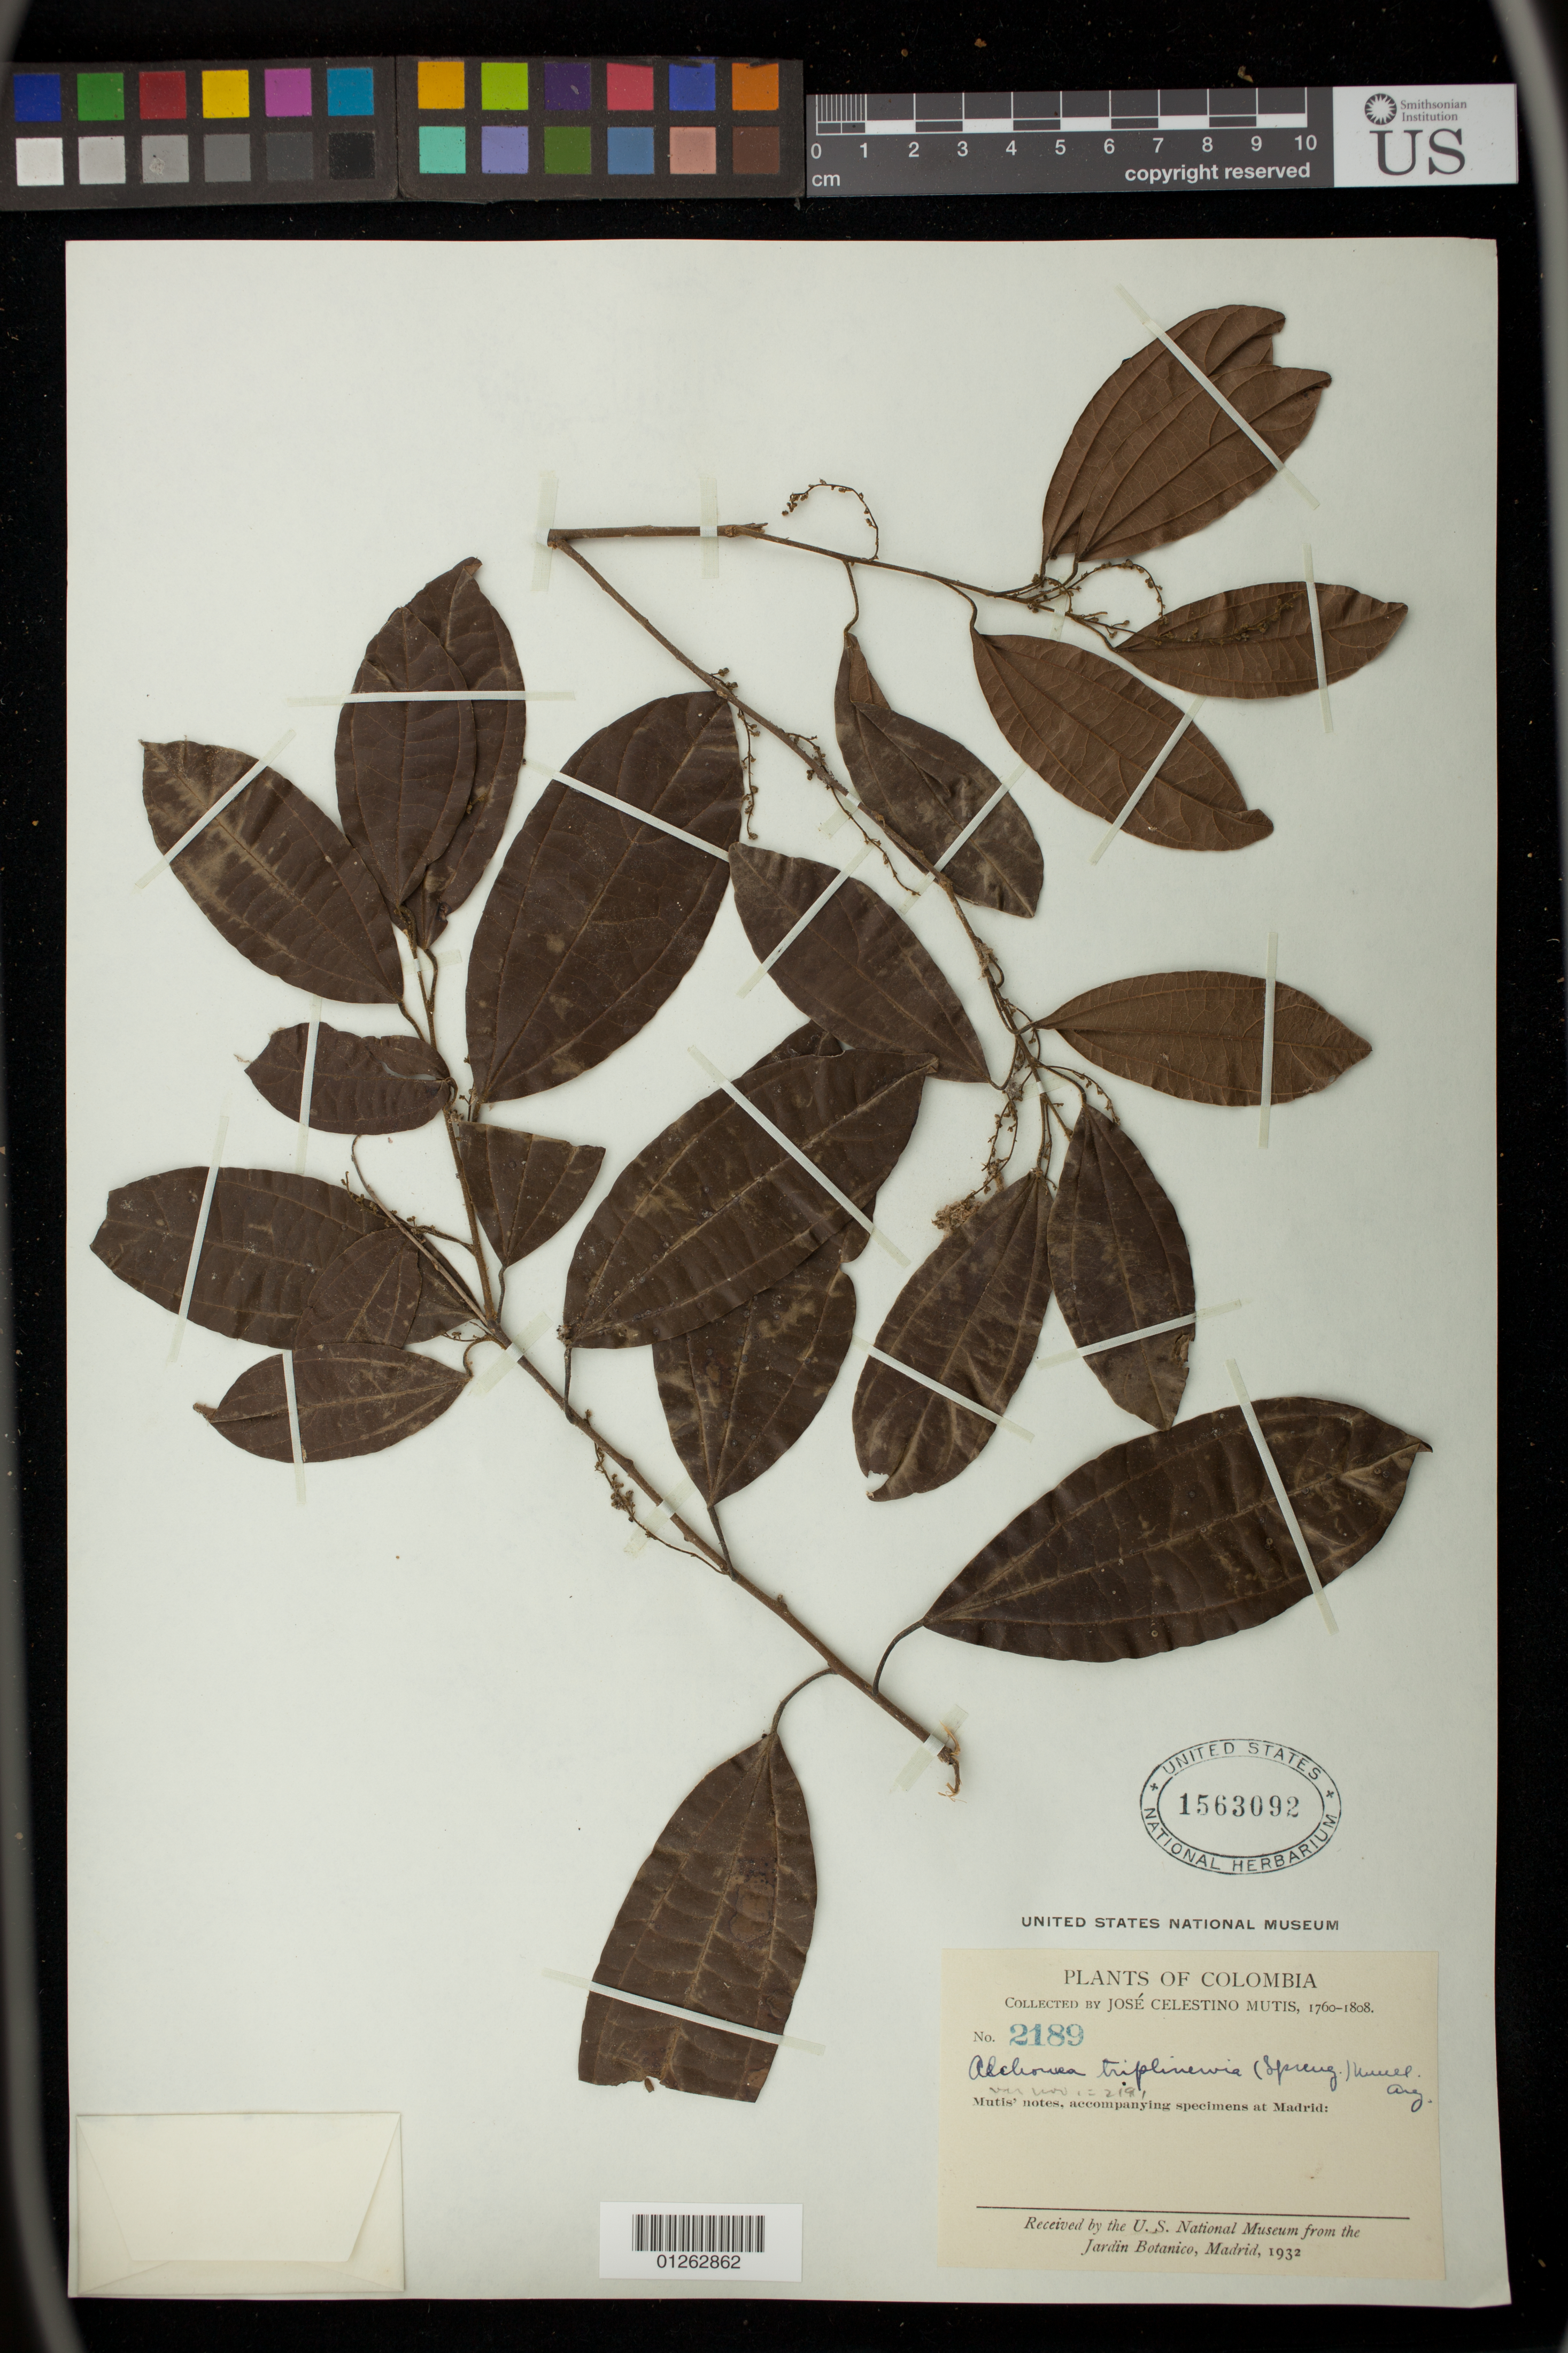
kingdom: Plantae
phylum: Tracheophyta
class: Magnoliopsida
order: Malpighiales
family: Euphorbiaceae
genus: Alchornea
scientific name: Alchornea triplinervia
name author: (Spreng.) Müll. Arg.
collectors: J. C. B. Mutis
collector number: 2189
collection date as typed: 1760-1808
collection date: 1760/1808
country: Colombia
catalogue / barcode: US 1563092